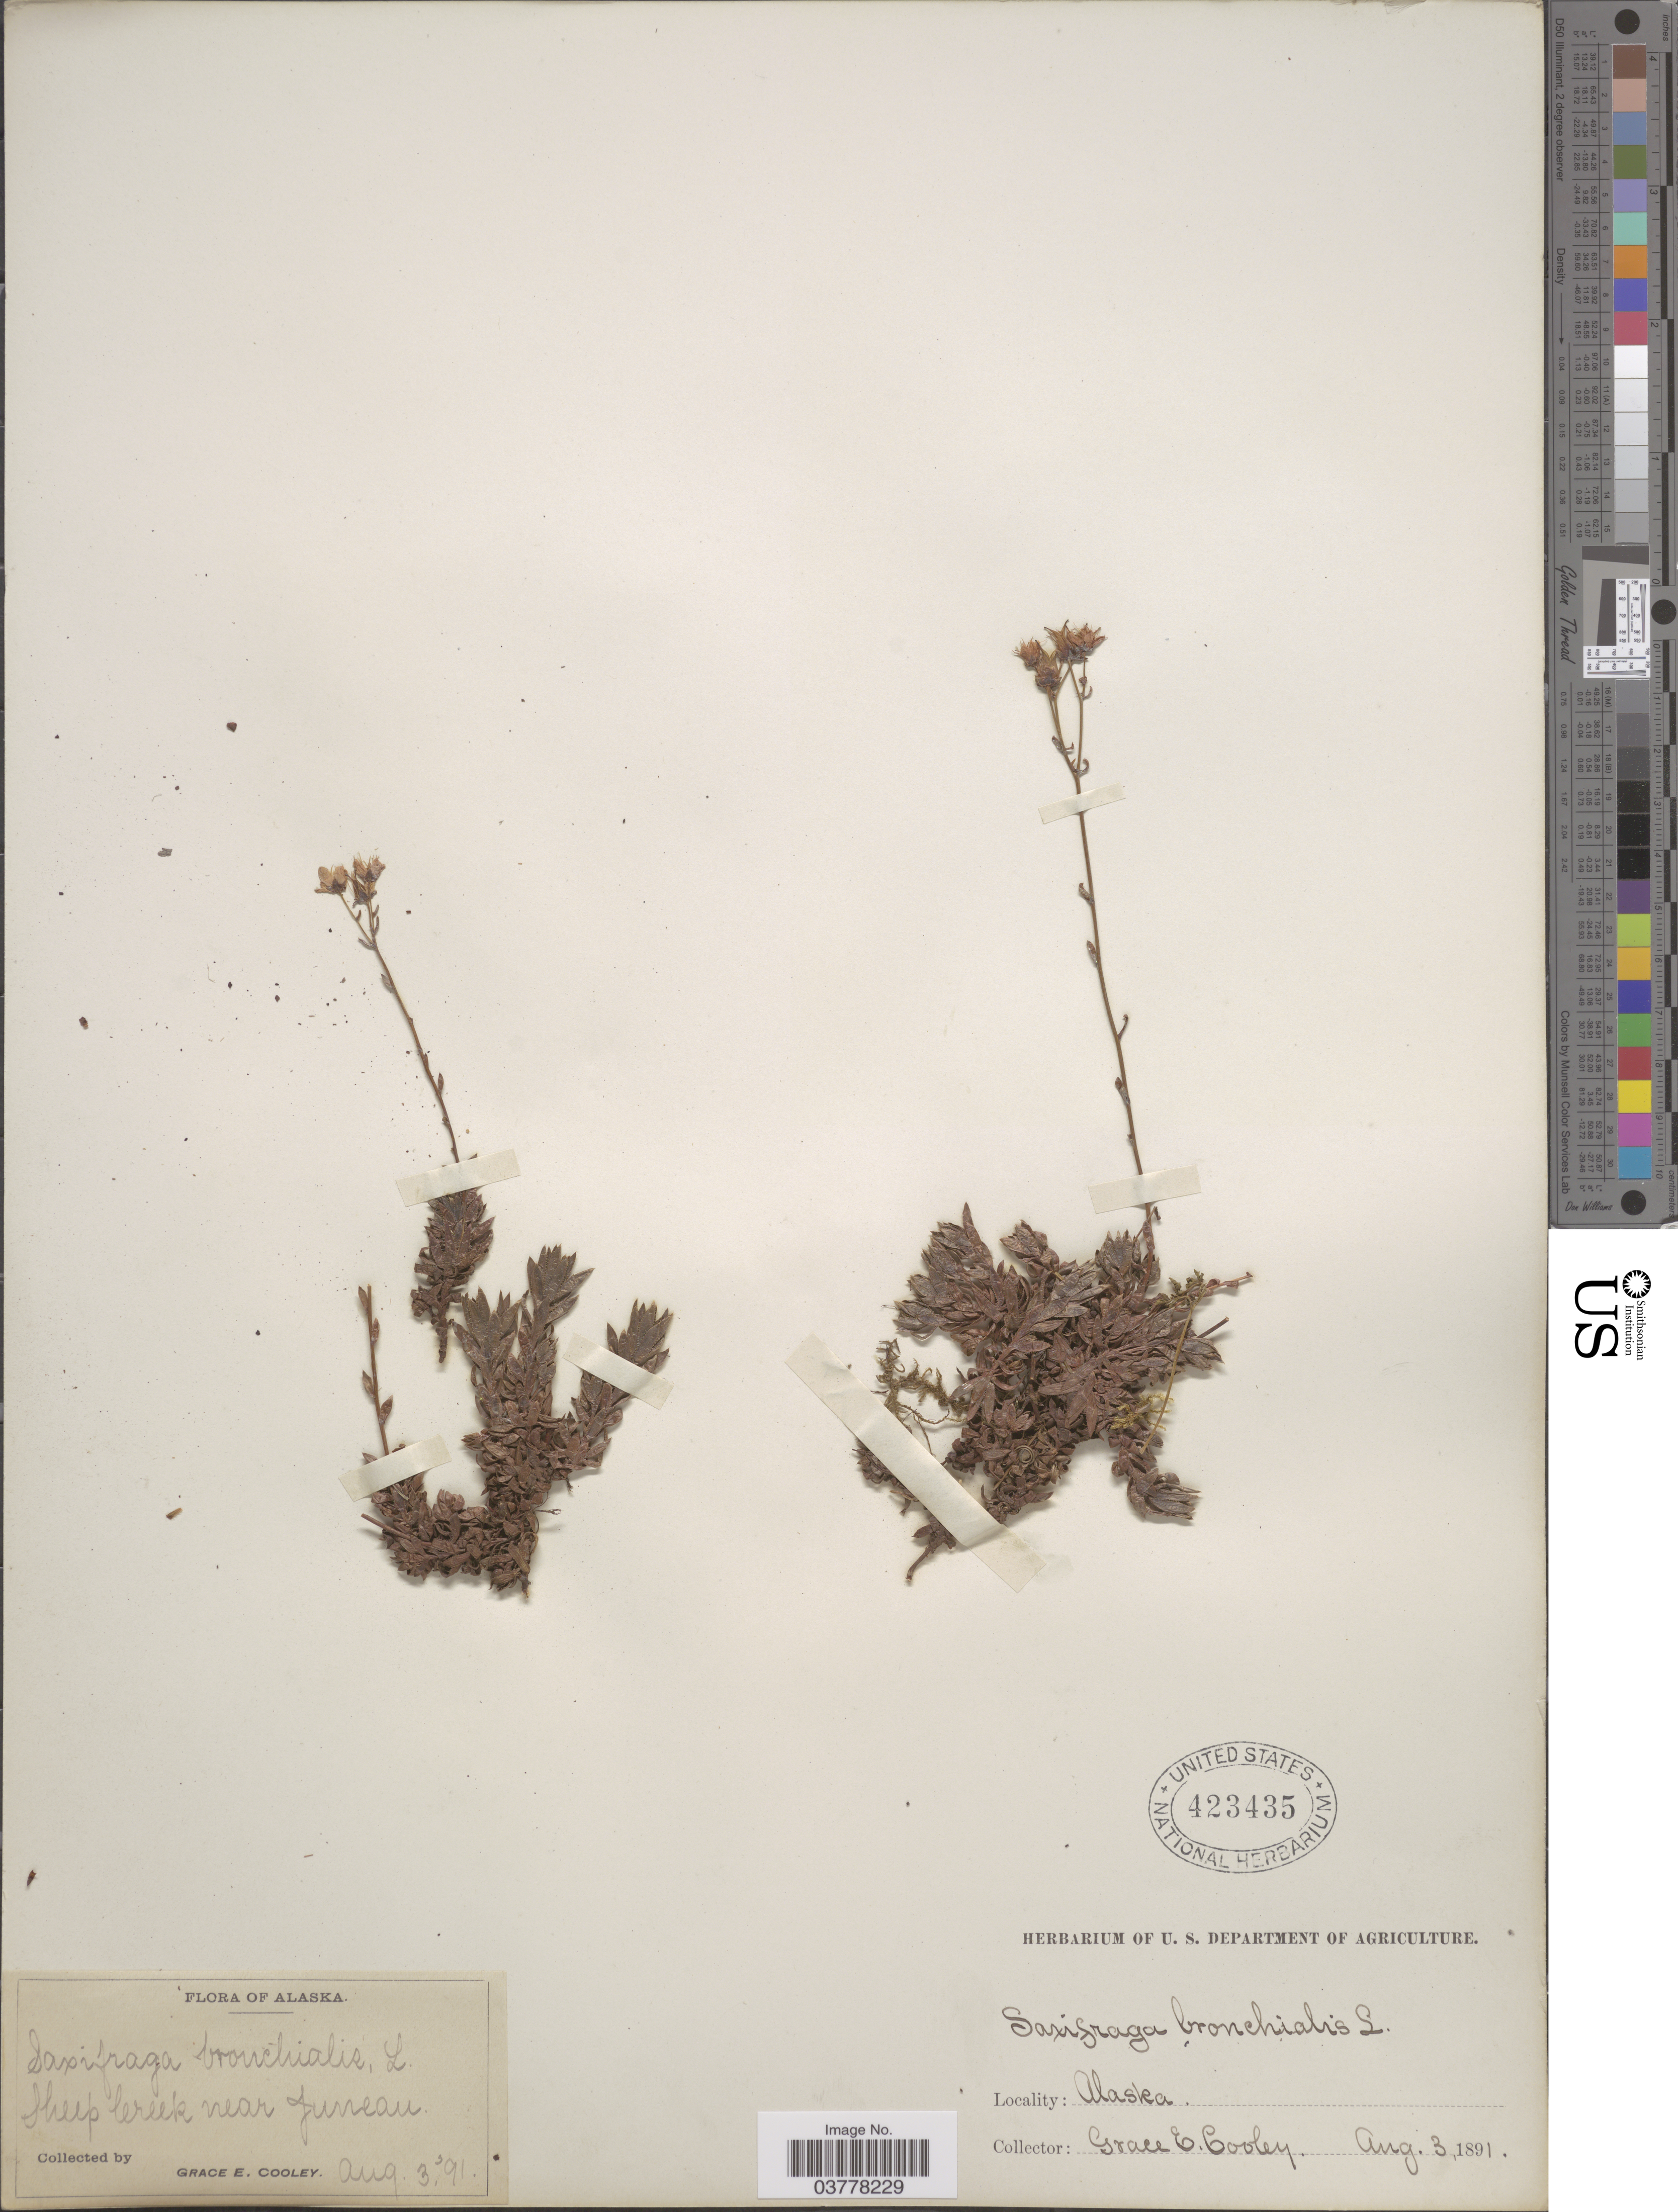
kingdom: Plantae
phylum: Tracheophyta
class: Magnoliopsida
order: Saxifragales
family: Saxifragaceae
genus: Saxifraga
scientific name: Saxifraga bronchialis subsp. funstonii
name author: (Small) Hultén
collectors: G. E. Cooley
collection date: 1891-08-03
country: United States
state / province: Alaska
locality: Sheep Creek near Juneau.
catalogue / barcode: US 423435